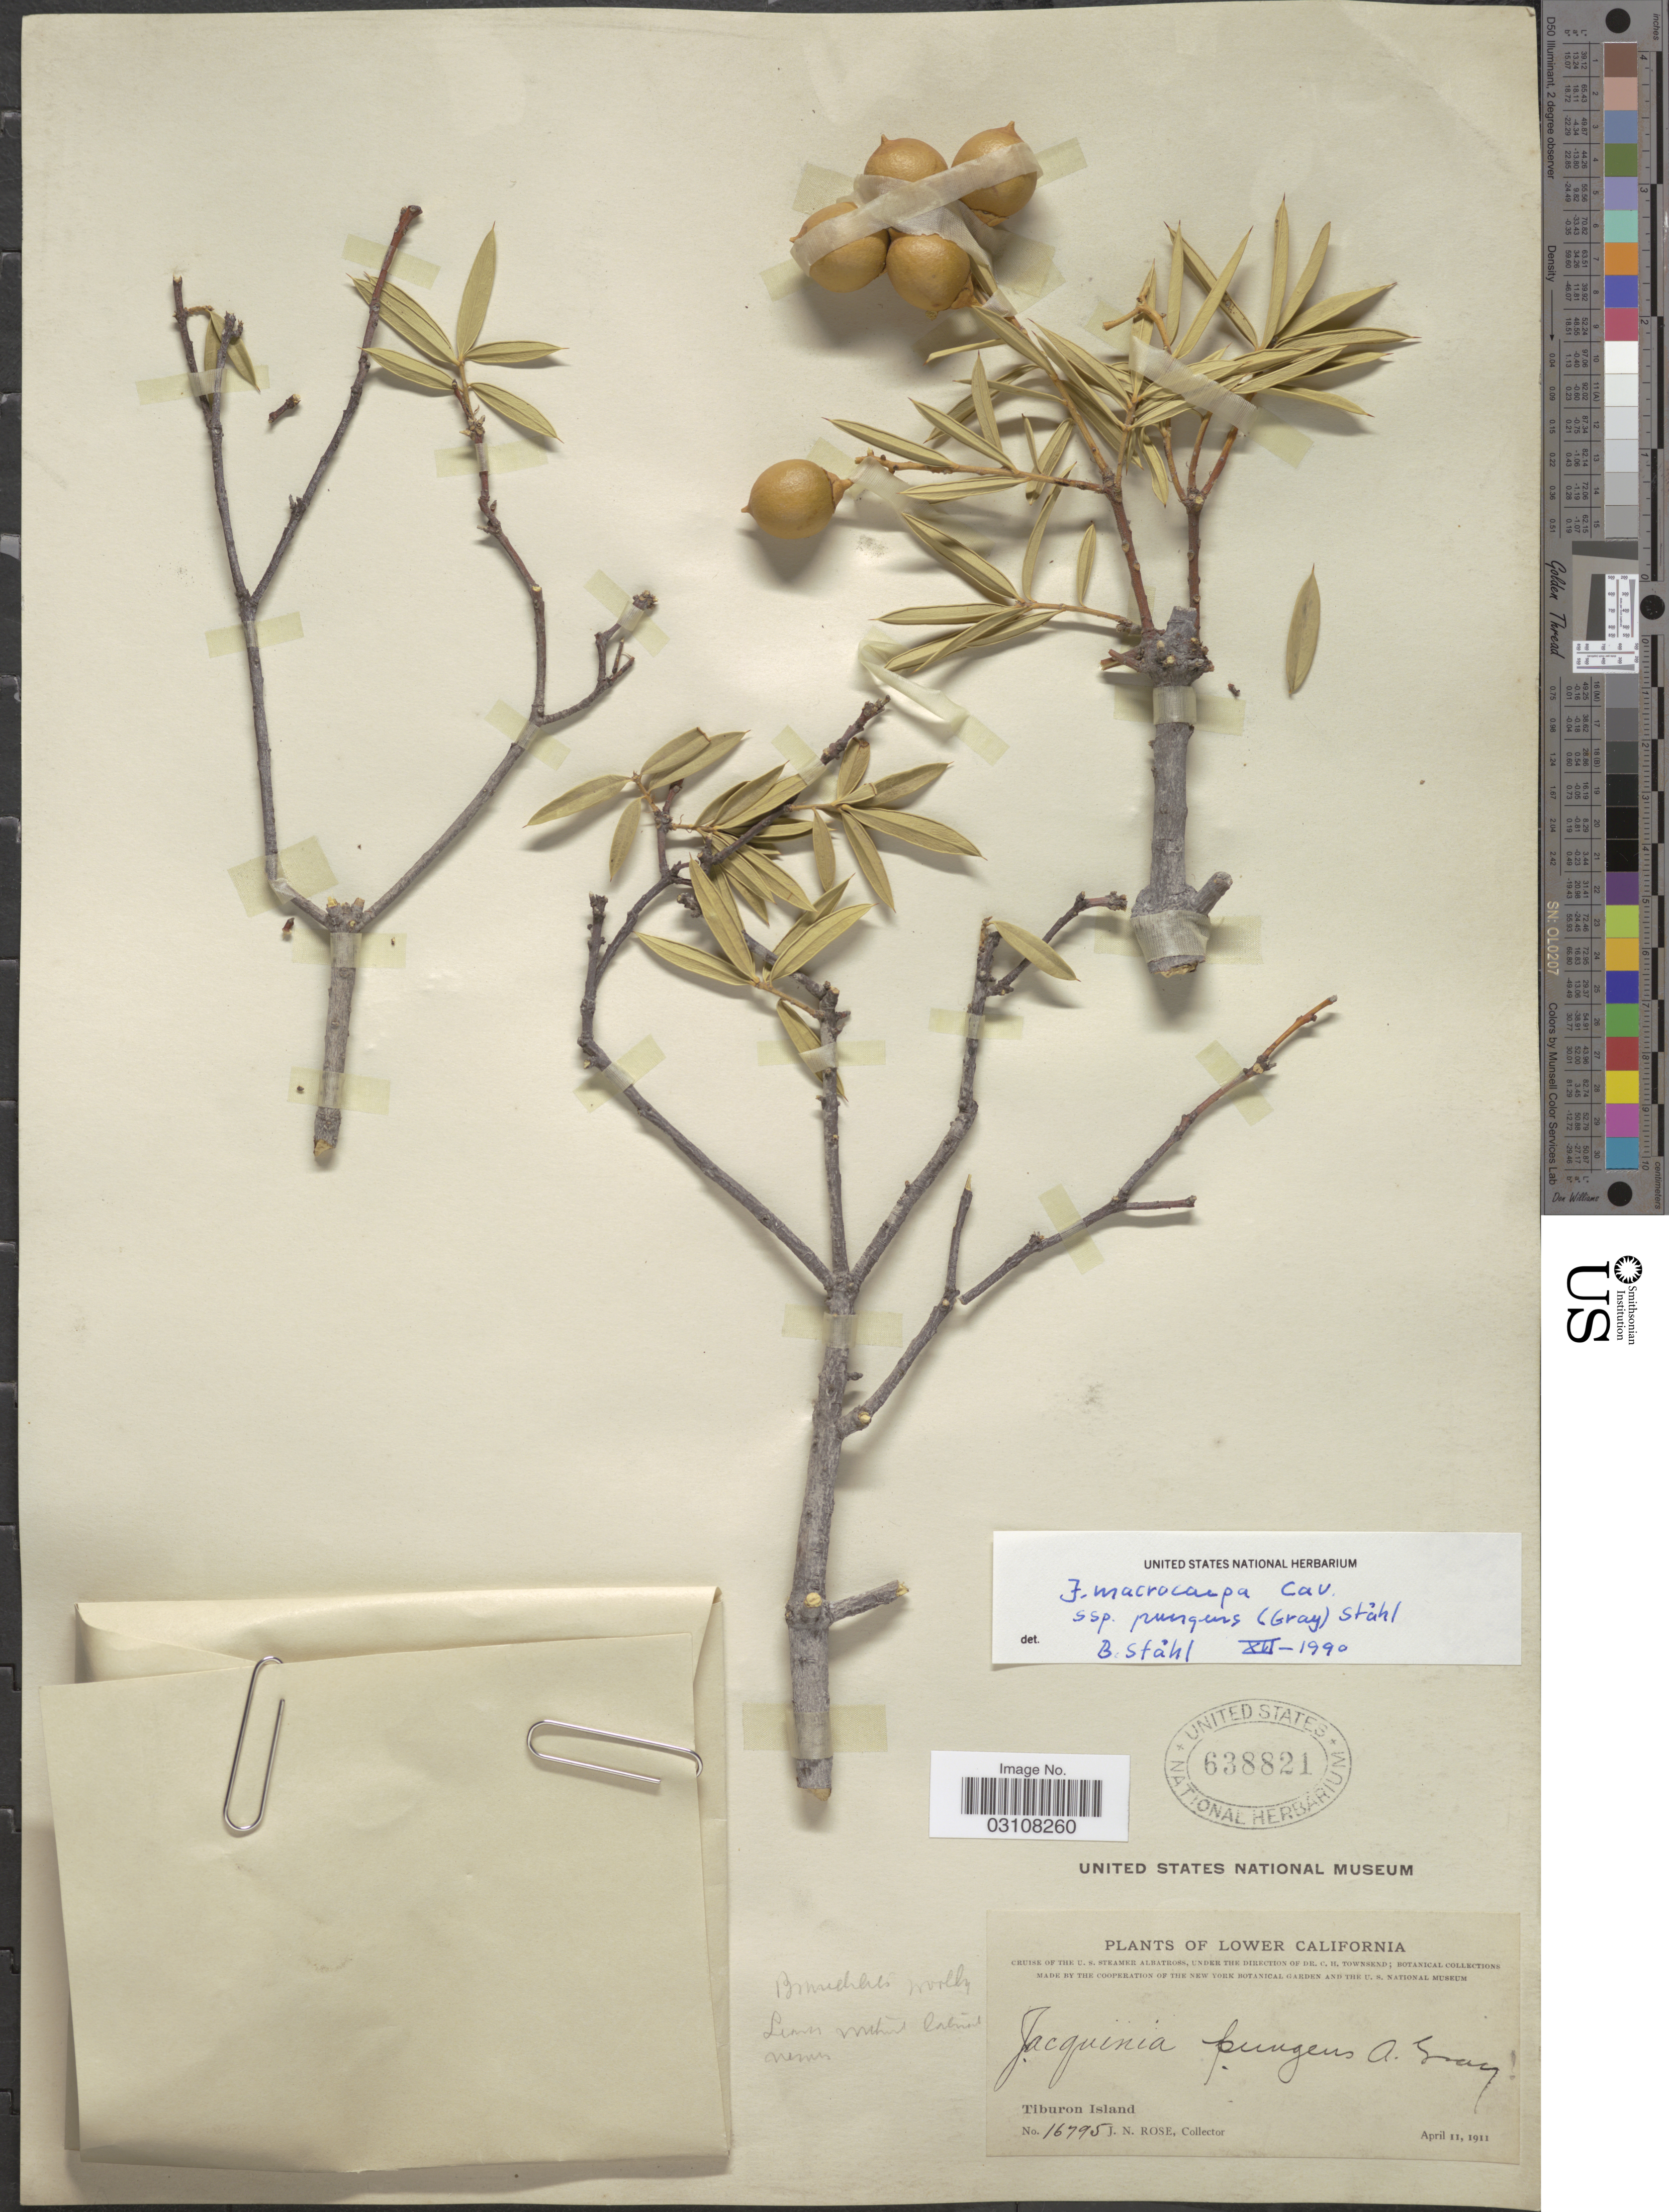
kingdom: Plantae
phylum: Tracheophyta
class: Magnoliopsida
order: Ericales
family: Primulaceae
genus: Jacquinia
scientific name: Jacquinia macrocarpa subsp. pungens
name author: Cav.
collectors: J. N. Rose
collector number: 16795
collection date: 1911-04-11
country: Mexico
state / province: Sonora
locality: Lower California. Tiburon Island.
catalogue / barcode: US 638821